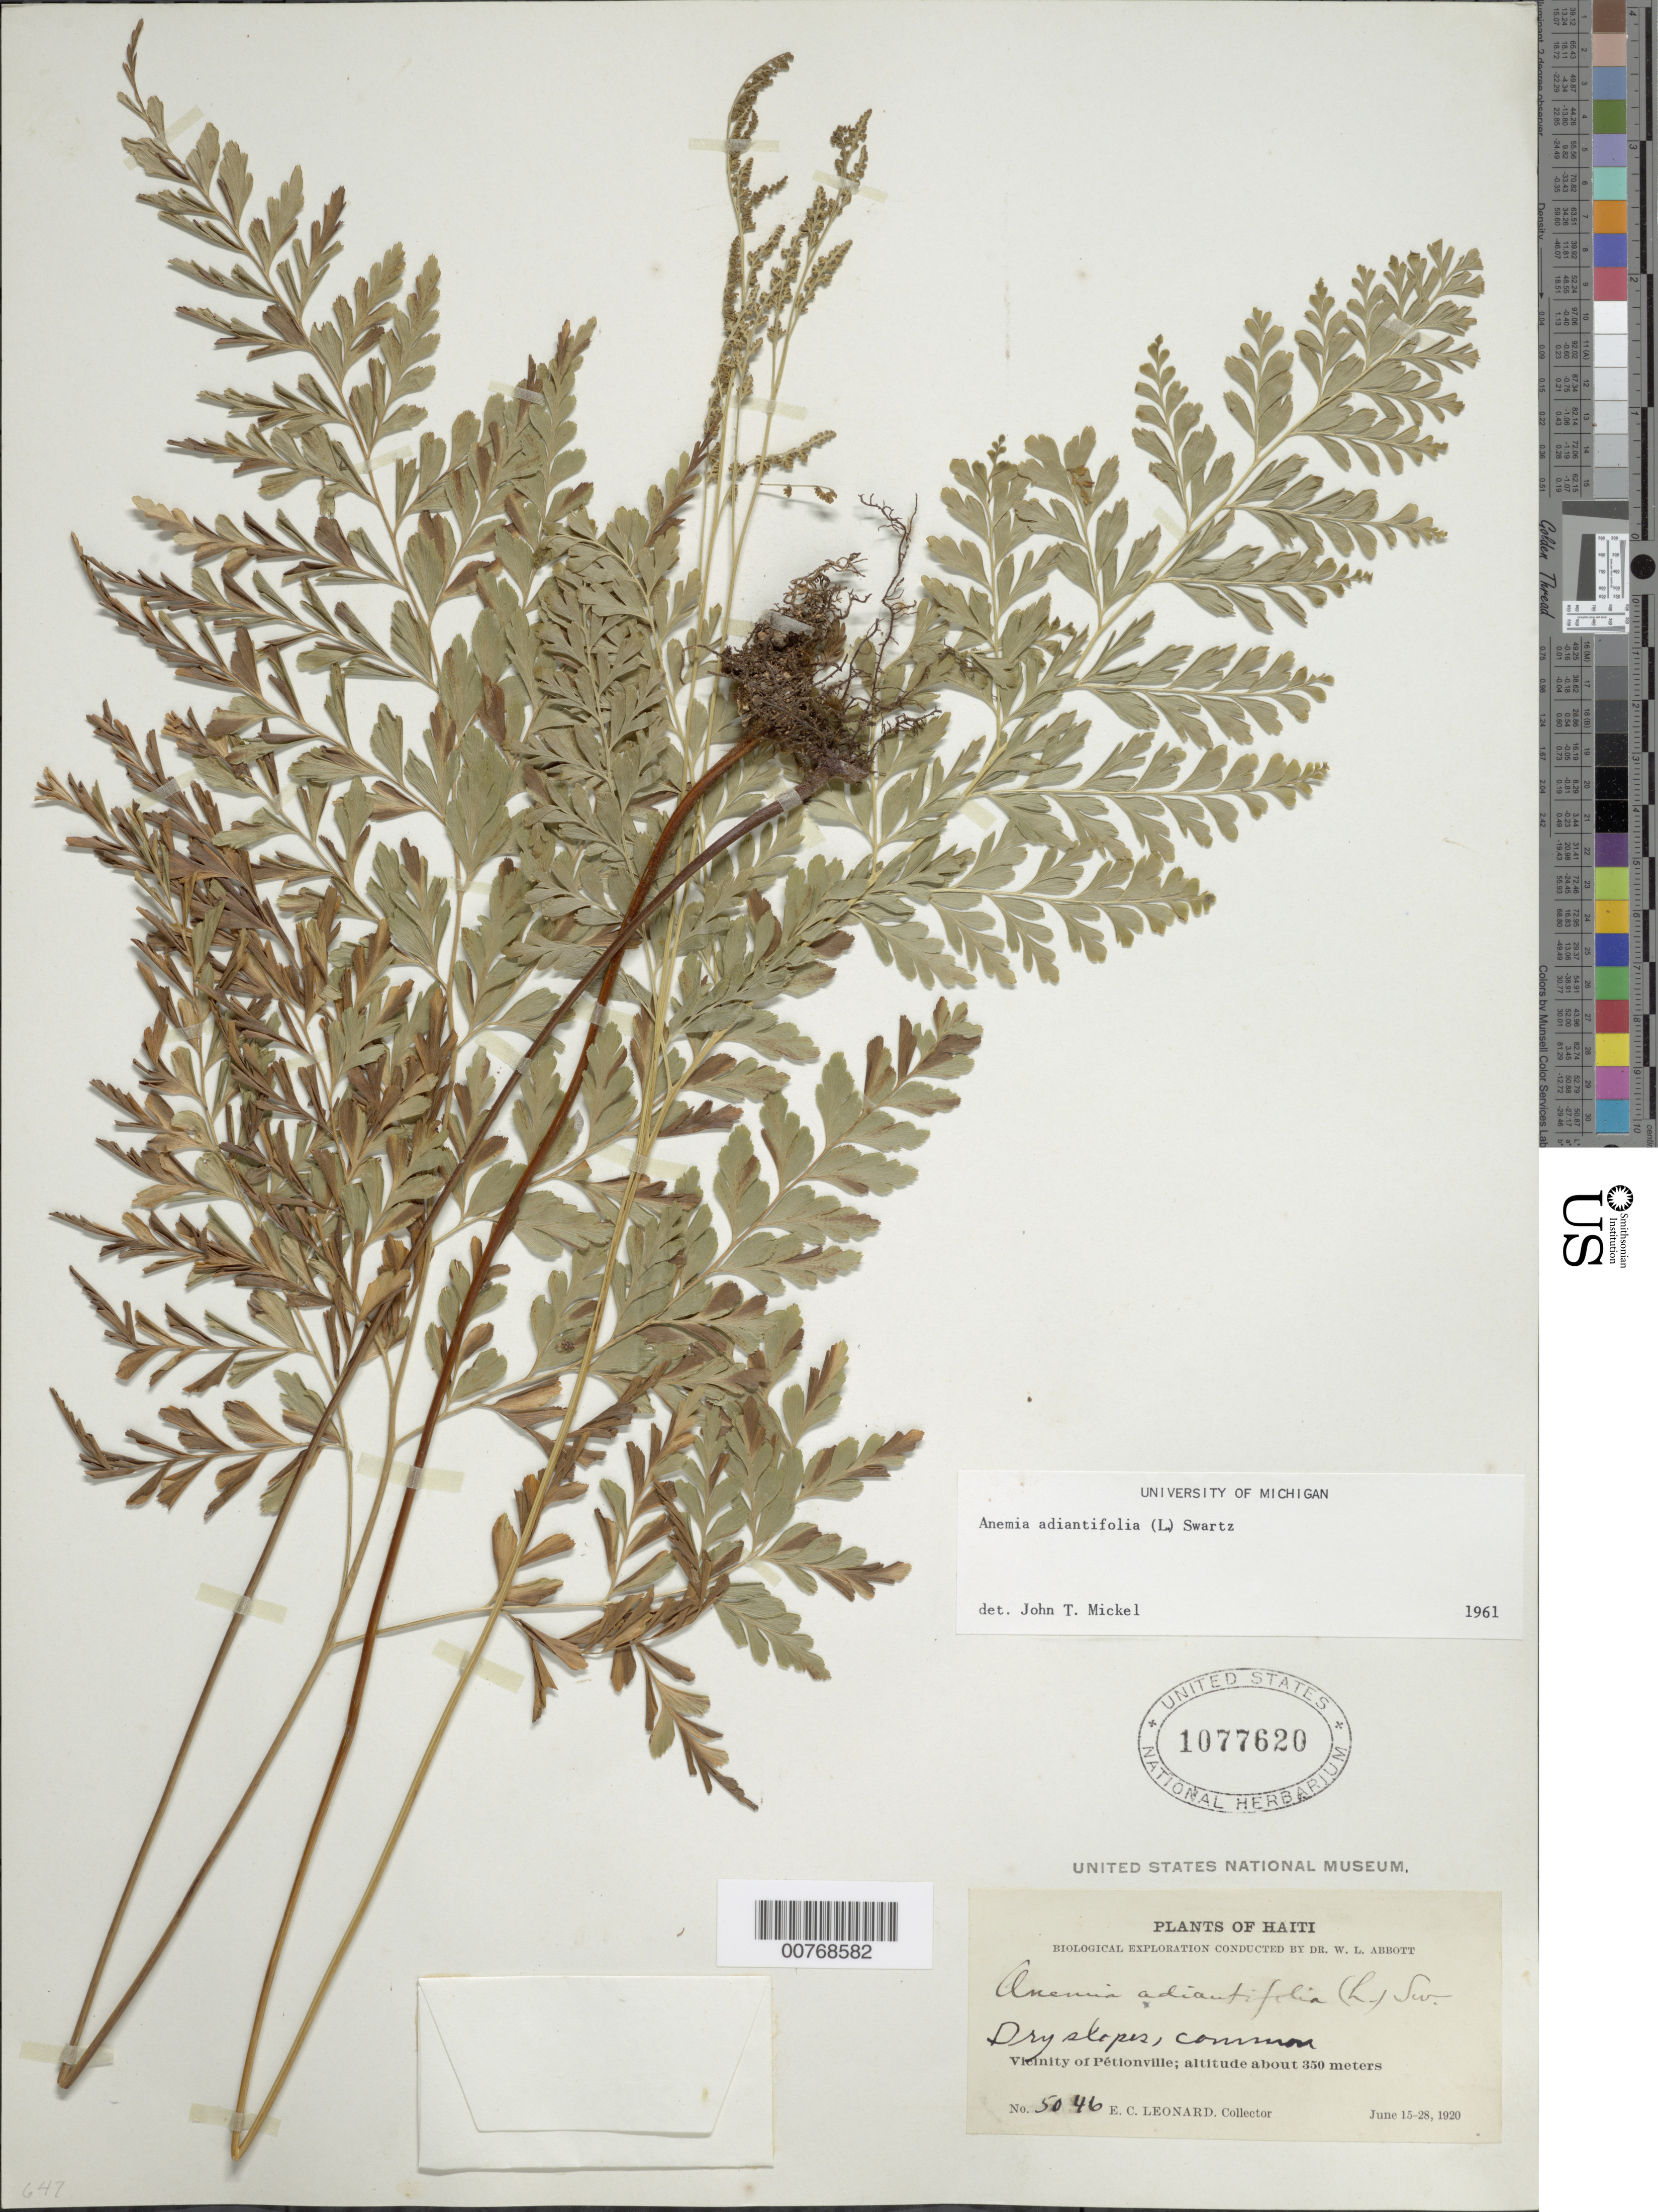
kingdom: Plantae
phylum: Tracheophyta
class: Polypodiopsida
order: Schizaeales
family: Anemiaceae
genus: Anemia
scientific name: Anemia adiantifolia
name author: (L.) Sw.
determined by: Mickel, J. T., (NY), New York Botanical Garden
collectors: E. C. Leonard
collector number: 5046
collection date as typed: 15 Jun 1920 to 28 Jun 1920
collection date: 1920-06-15/1920-06-28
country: Haiti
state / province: Ouest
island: Hispaniola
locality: Vicinity of Pétionville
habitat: Dry slopes. Common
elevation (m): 350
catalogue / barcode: US 1077620